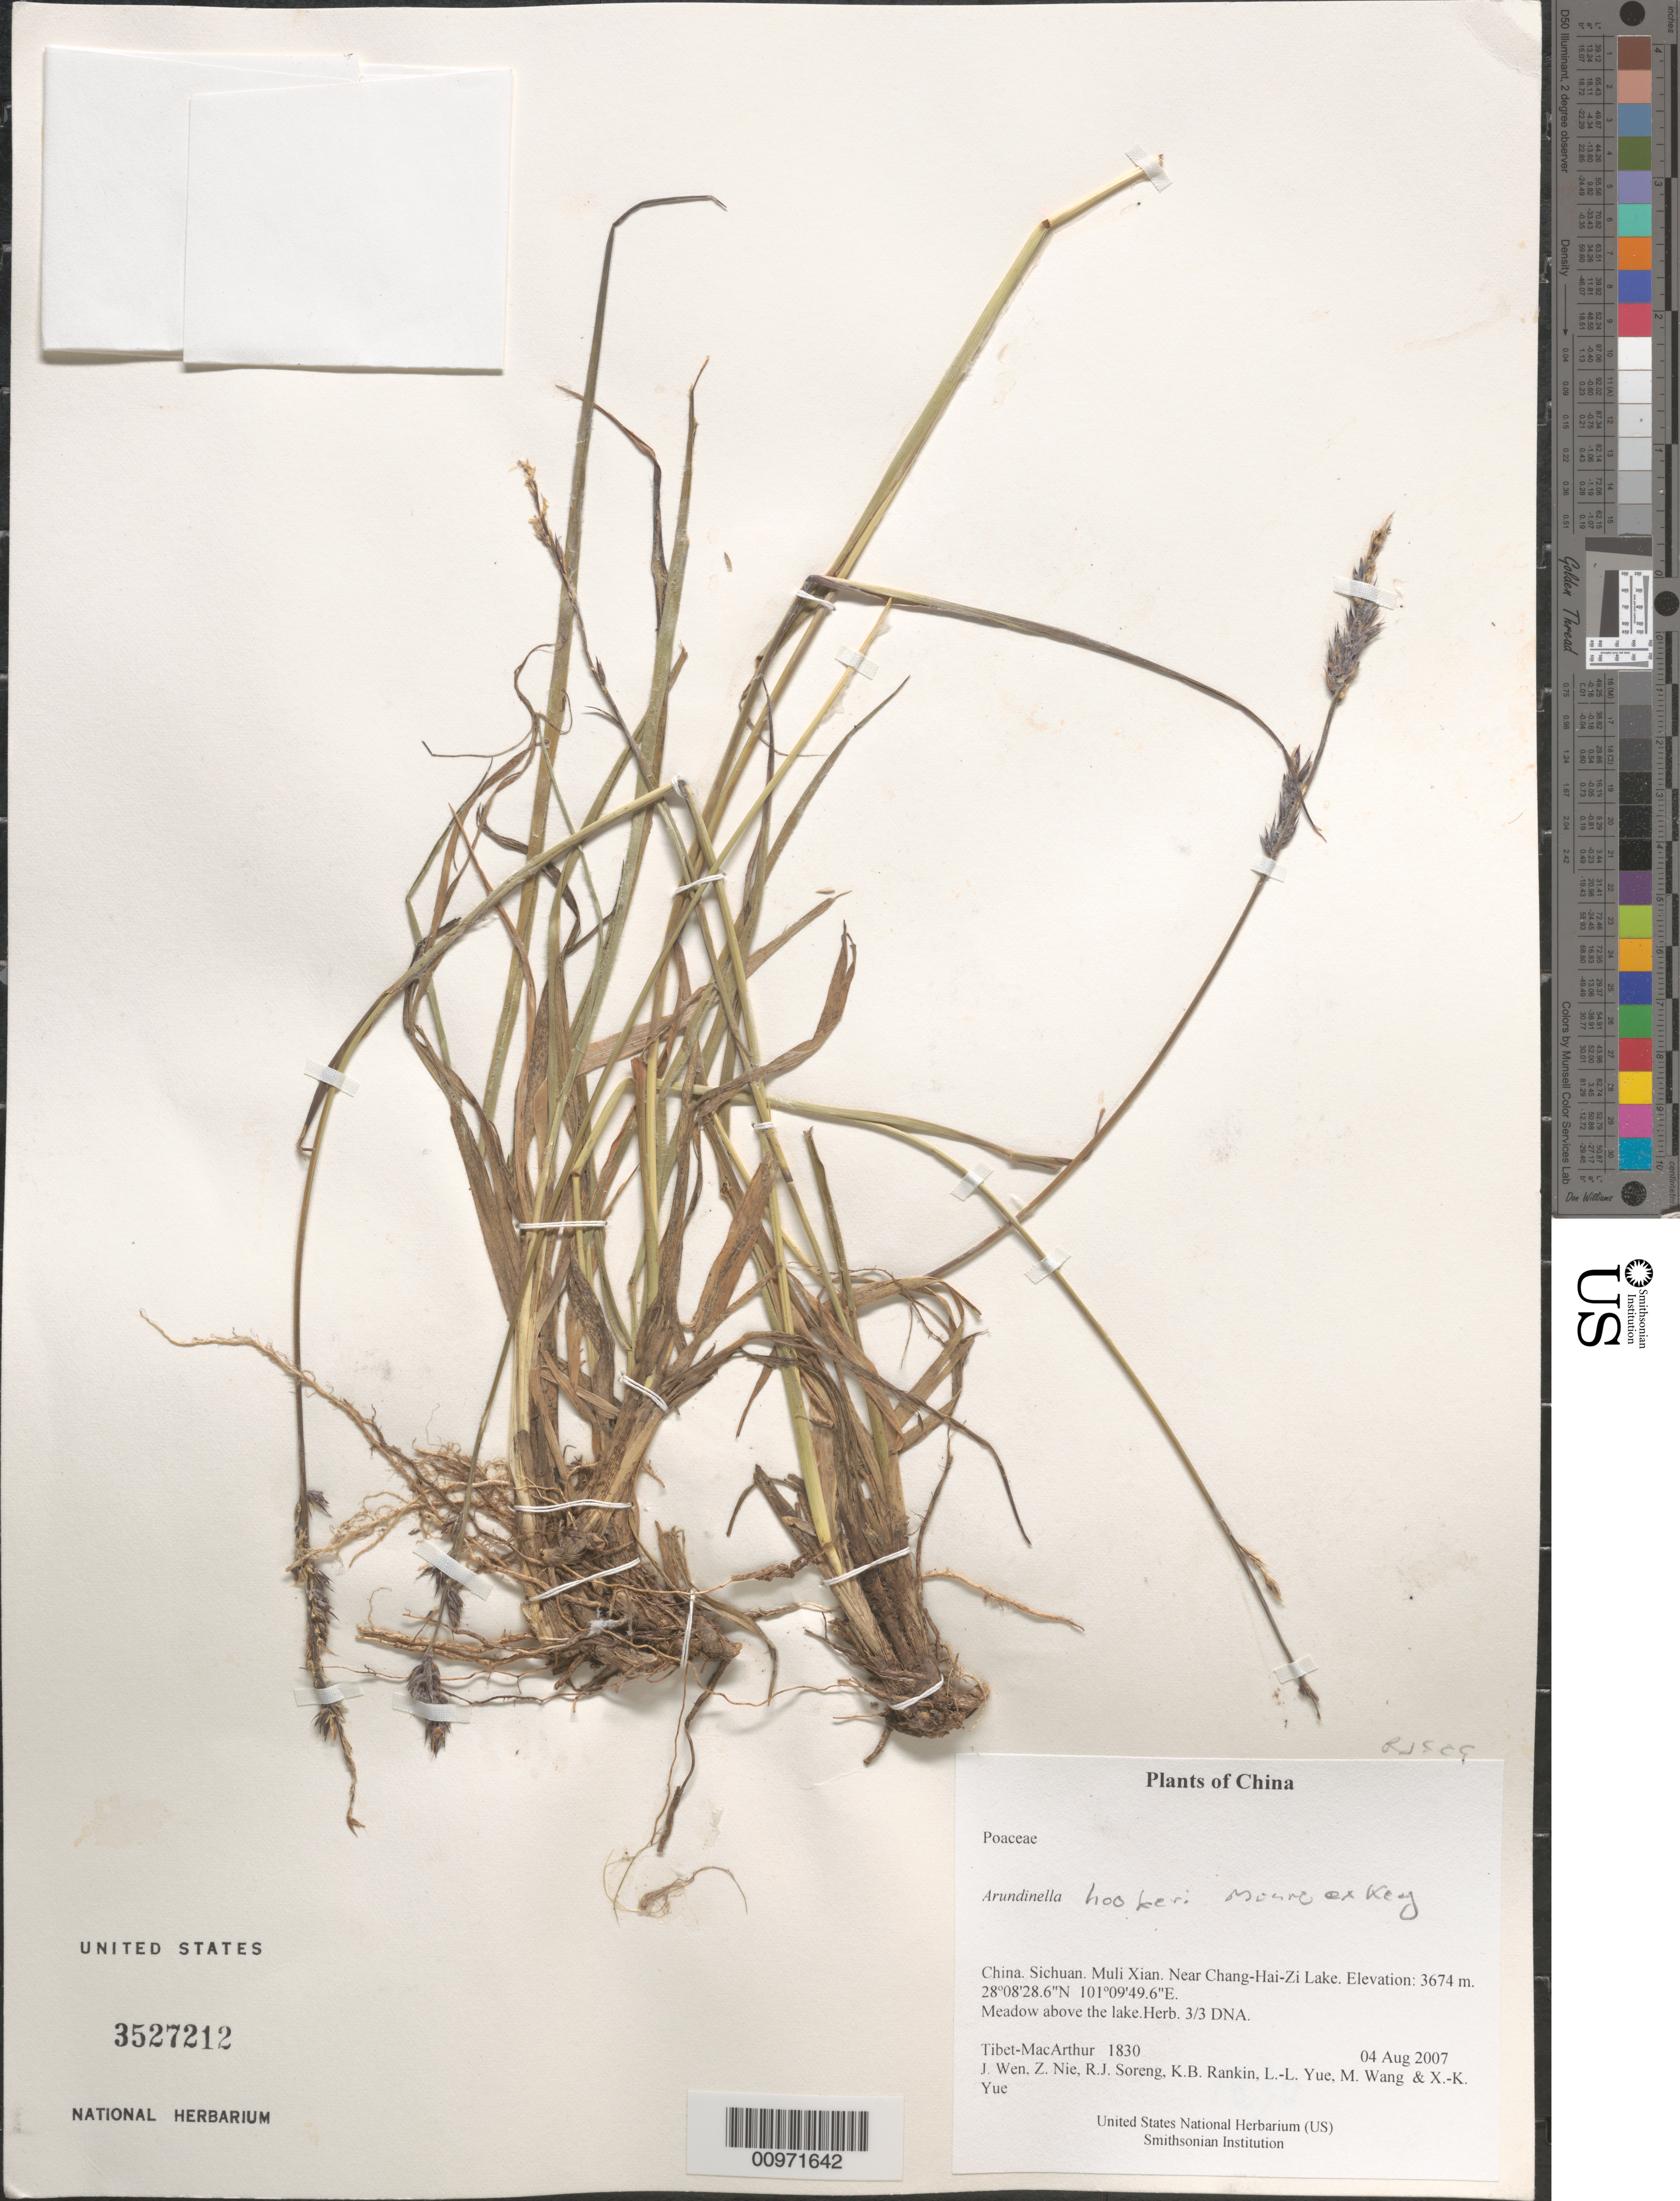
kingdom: Plantae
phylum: Tracheophyta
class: Liliopsida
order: Poales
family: Poaceae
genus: Arundinella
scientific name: Arundinella hookeri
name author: Munro ex Keng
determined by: Soreng, Robert J., Research Associate (BOT), Smithsonian Institution - National Museum of Natural History (UNITED STATES)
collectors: Tibet-MacArthur, J. Wen, Z. Nie, R. J. Soreng, K. Rankin, L. Yue, M. Wang & X. Yue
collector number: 1830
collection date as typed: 04 Aug 2007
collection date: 2007-08-04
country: China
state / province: Sichuan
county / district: Muli Xian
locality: Near Chang-Hai-Zi Lake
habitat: Meadow above the lake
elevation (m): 3674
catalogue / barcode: US 3527212